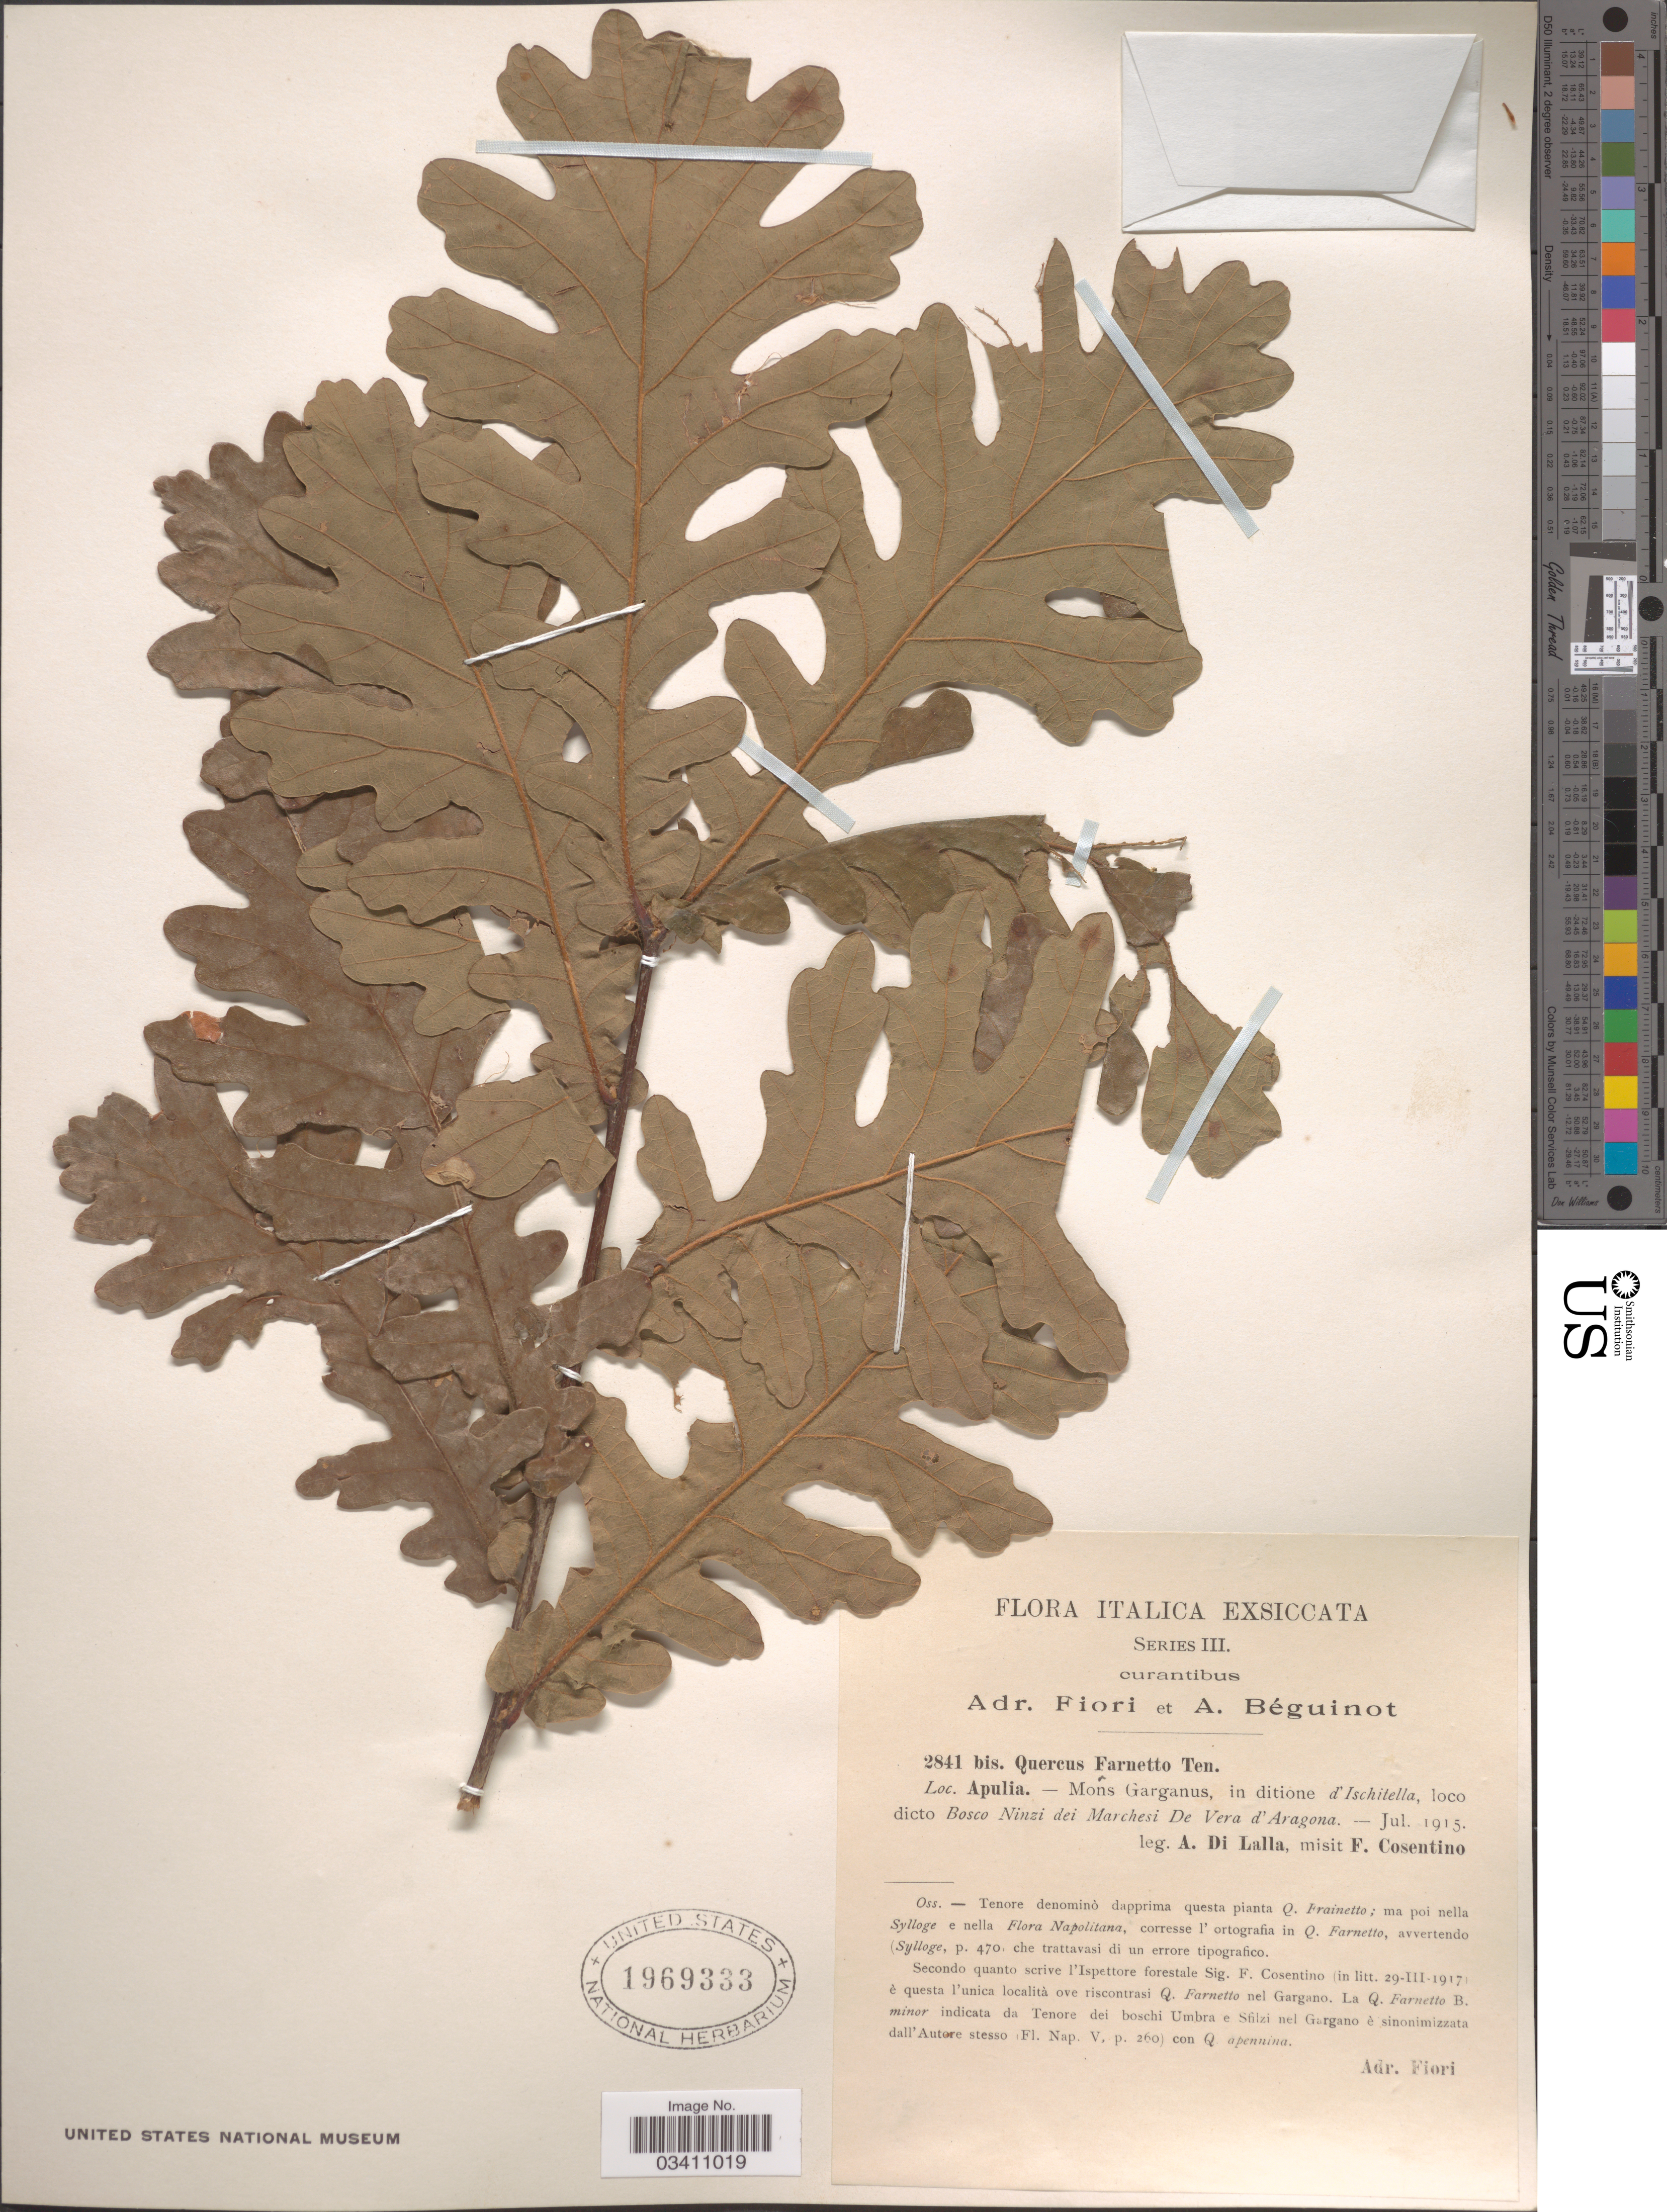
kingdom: Plantae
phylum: Tracheophyta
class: Magnoliopsida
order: Fagales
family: Fagaceae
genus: Quercus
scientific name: Quercus farnetto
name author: Ten.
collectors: A. Di Lalla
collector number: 2841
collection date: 1915-07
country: Italy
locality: Apulia. - Mons Garganus, in ditione d'Ischitella, loco dicto Bosco Ninzi dei Marchesi De Vera d'Aragona.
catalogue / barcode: US 1969333